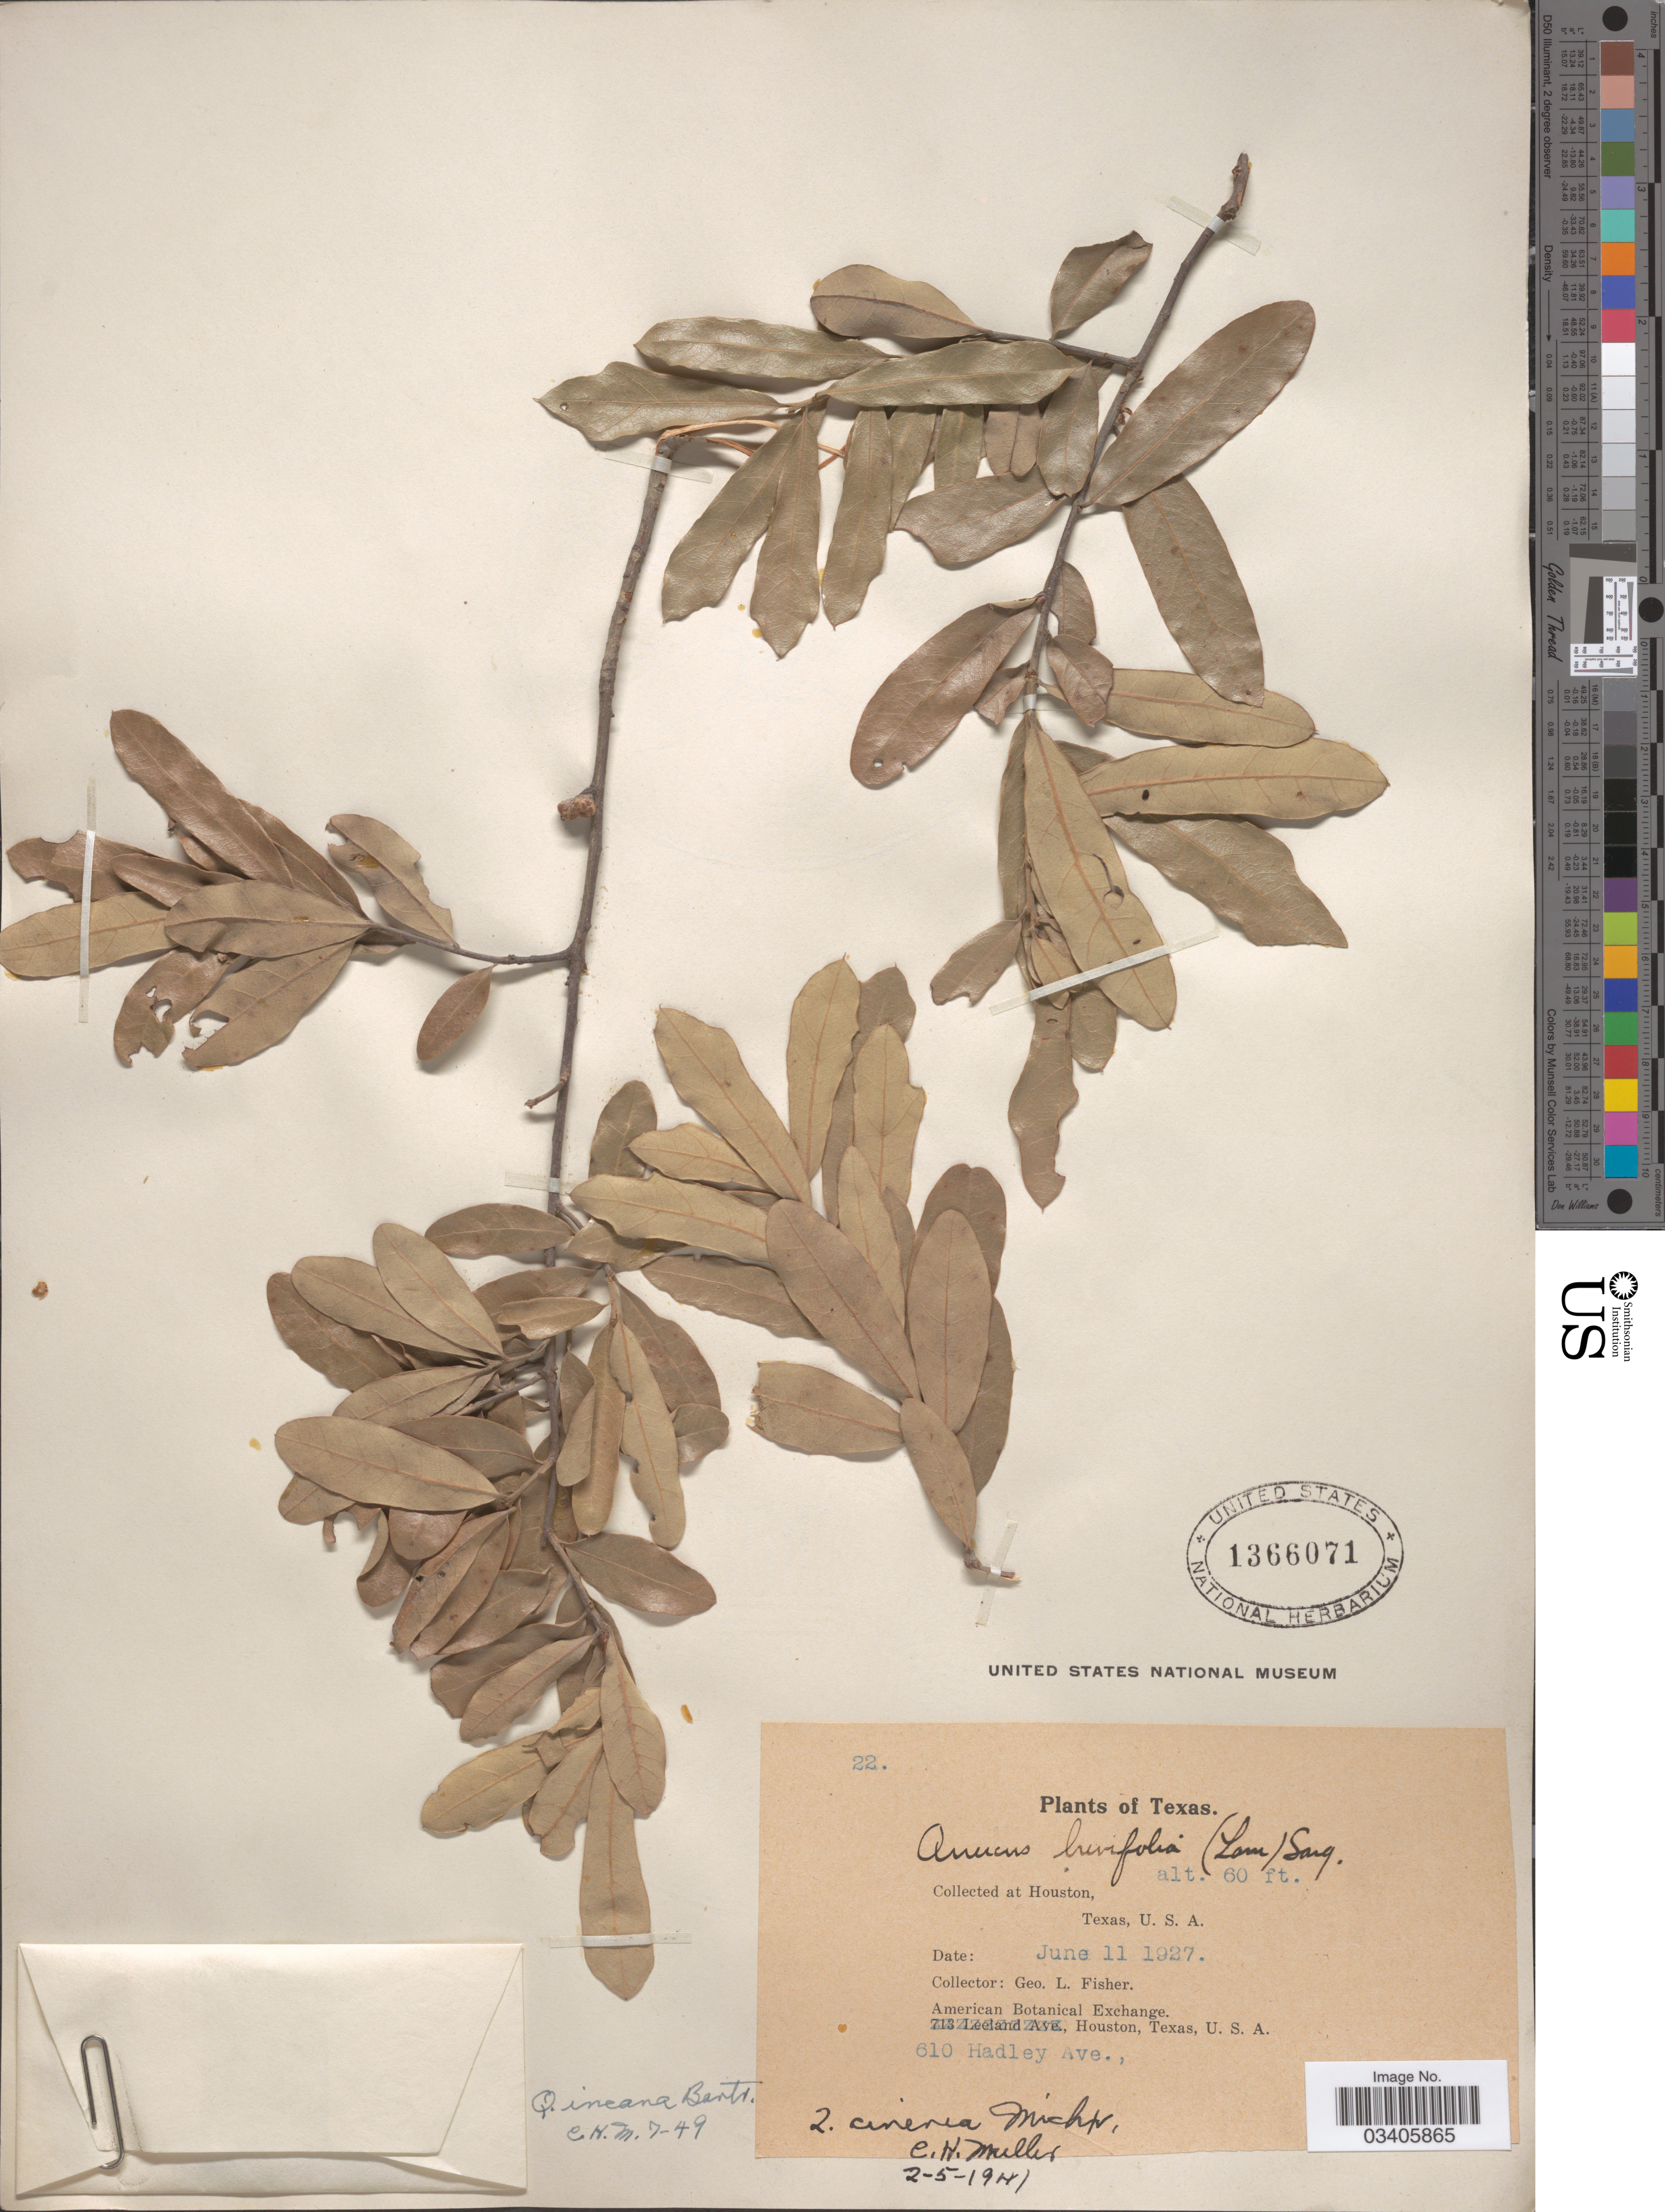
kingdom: Plantae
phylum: Tracheophyta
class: Magnoliopsida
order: Fagales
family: Fagaceae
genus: Quercus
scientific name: Quercus incana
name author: W. Bartram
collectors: G. L. Fisher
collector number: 22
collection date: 1927-06-11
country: United States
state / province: Texas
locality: Houston.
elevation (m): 18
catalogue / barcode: US 1366071